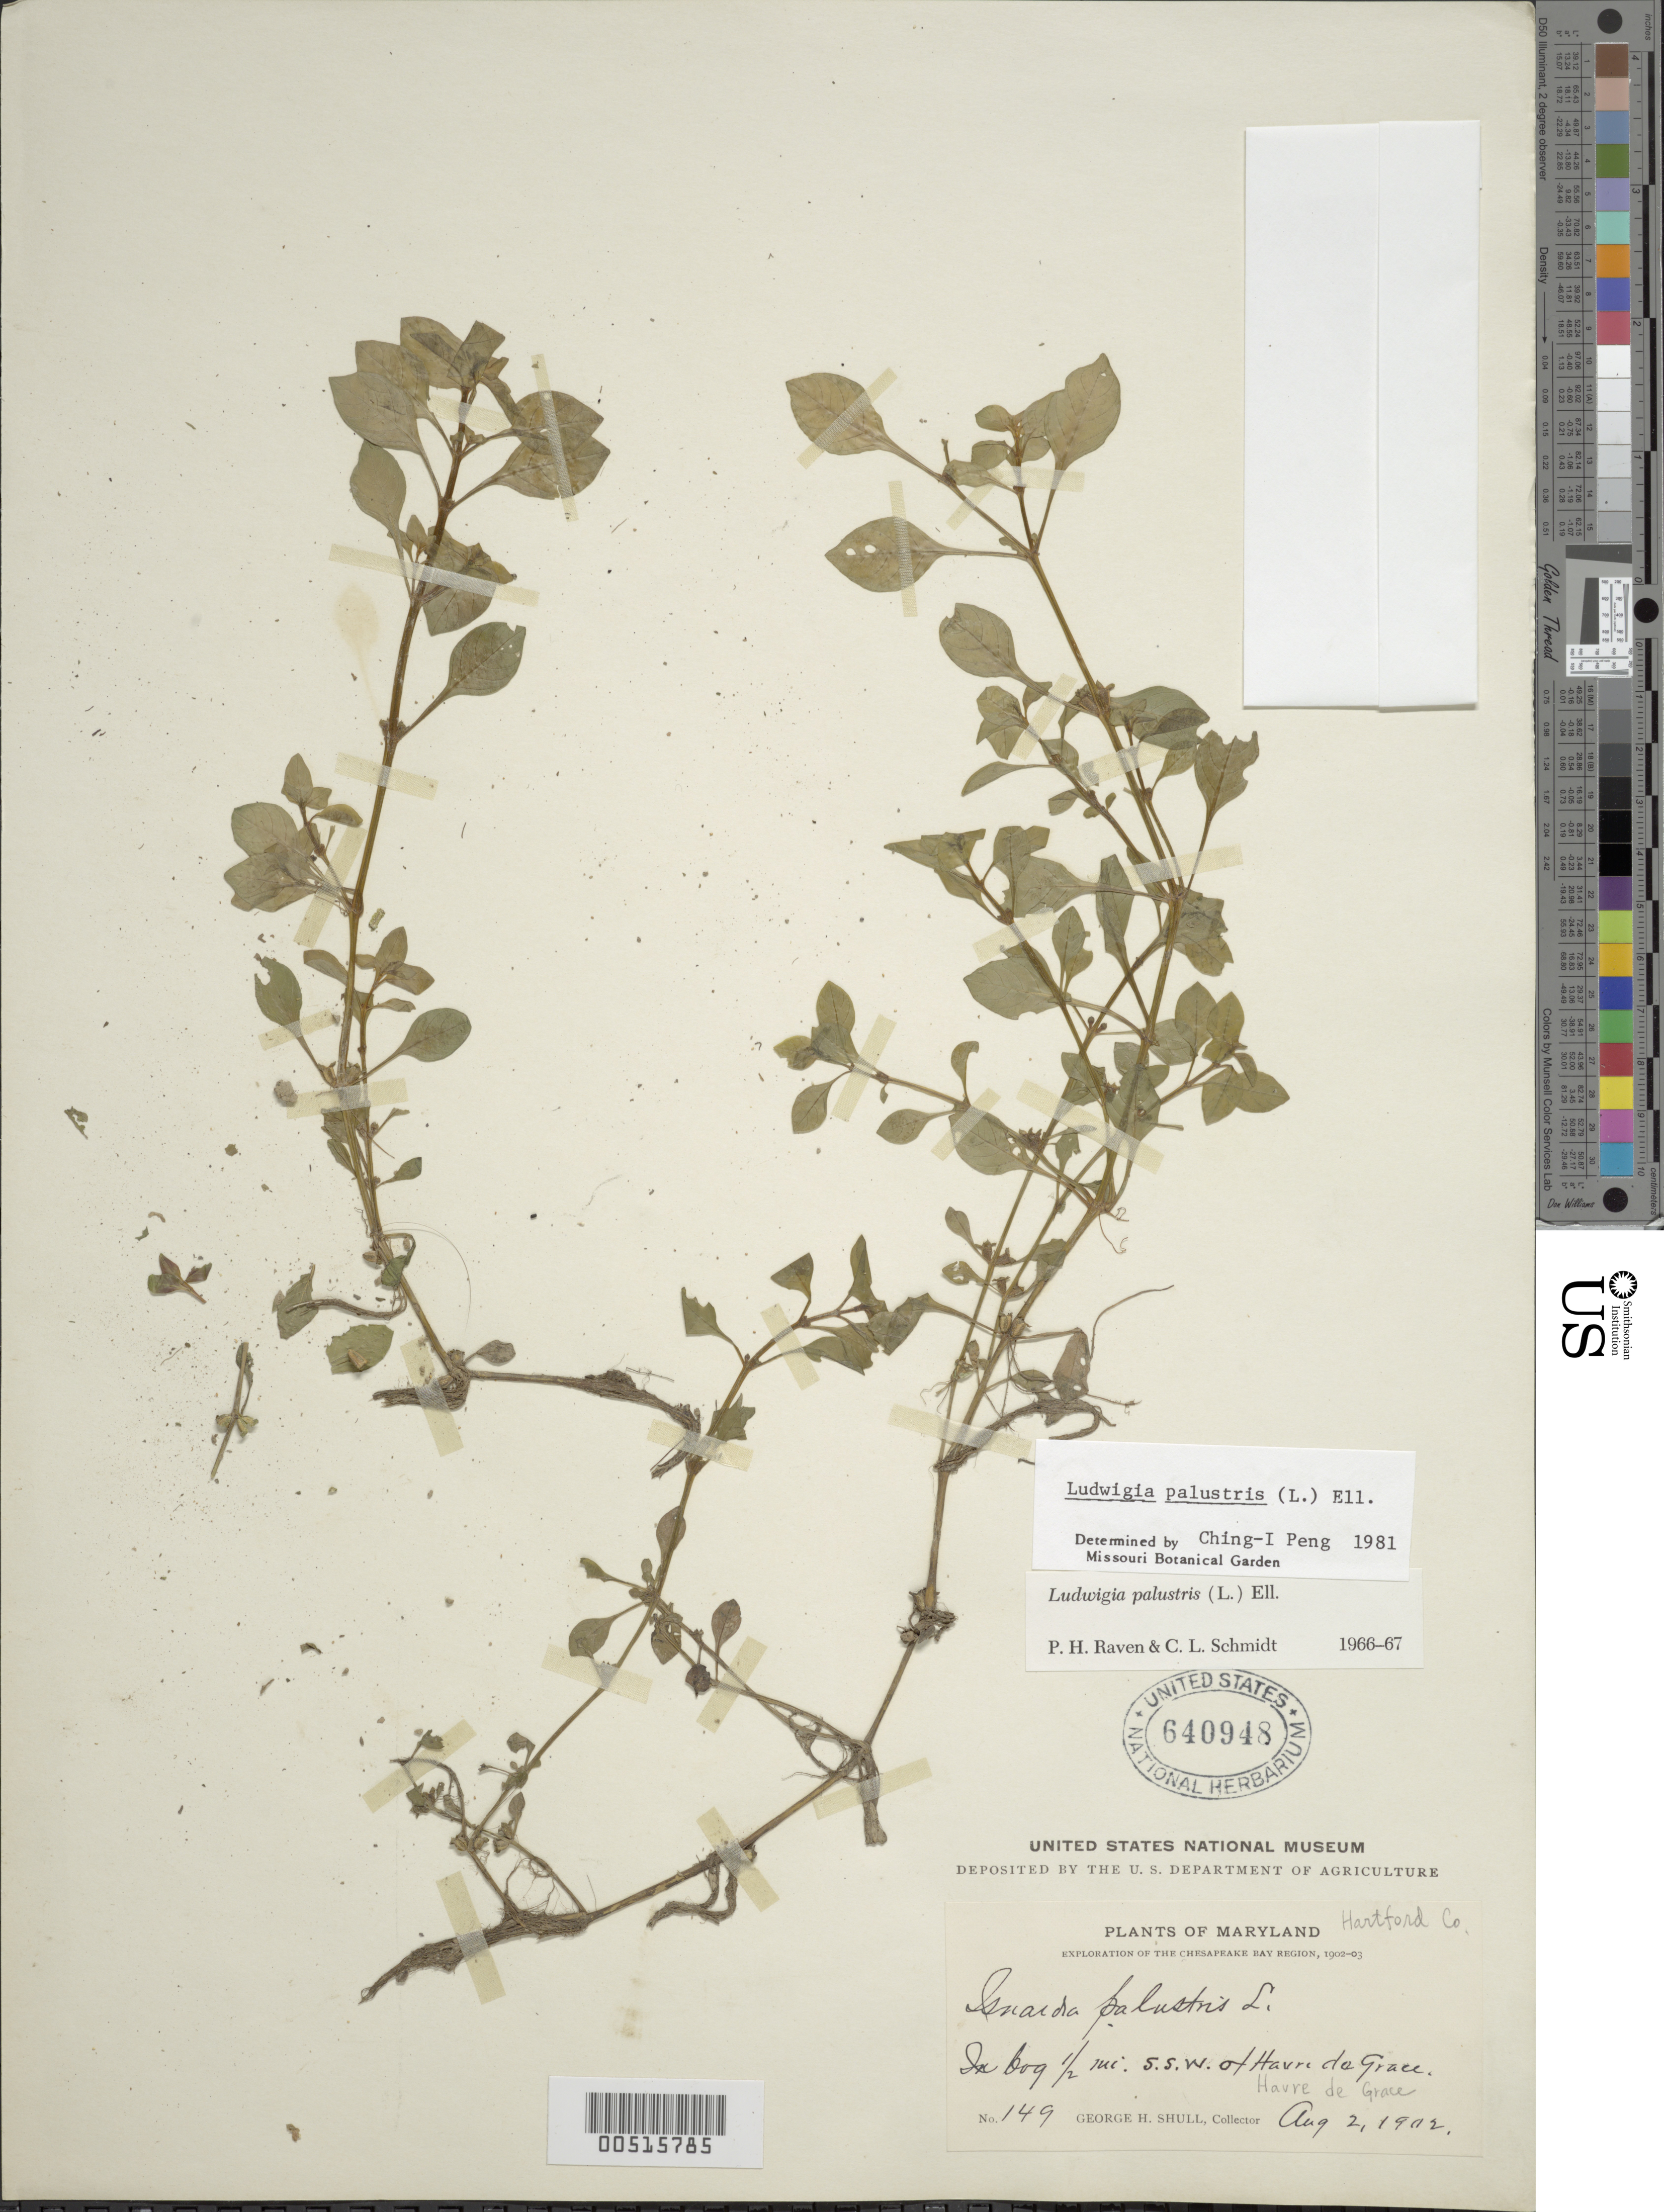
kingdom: Plantae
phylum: Tracheophyta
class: Magnoliopsida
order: Myrtales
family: Onagraceae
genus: Ludwigia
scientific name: Ludwigia palustris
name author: (L.) Elliott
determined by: Peng, C. I.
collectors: G. H. Shull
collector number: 149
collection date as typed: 02 Aug 1902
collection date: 1902-08-02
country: United States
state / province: Maryland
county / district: Harford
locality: Havre De Grace, 0.5 mi. SSW of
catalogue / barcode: US 640948